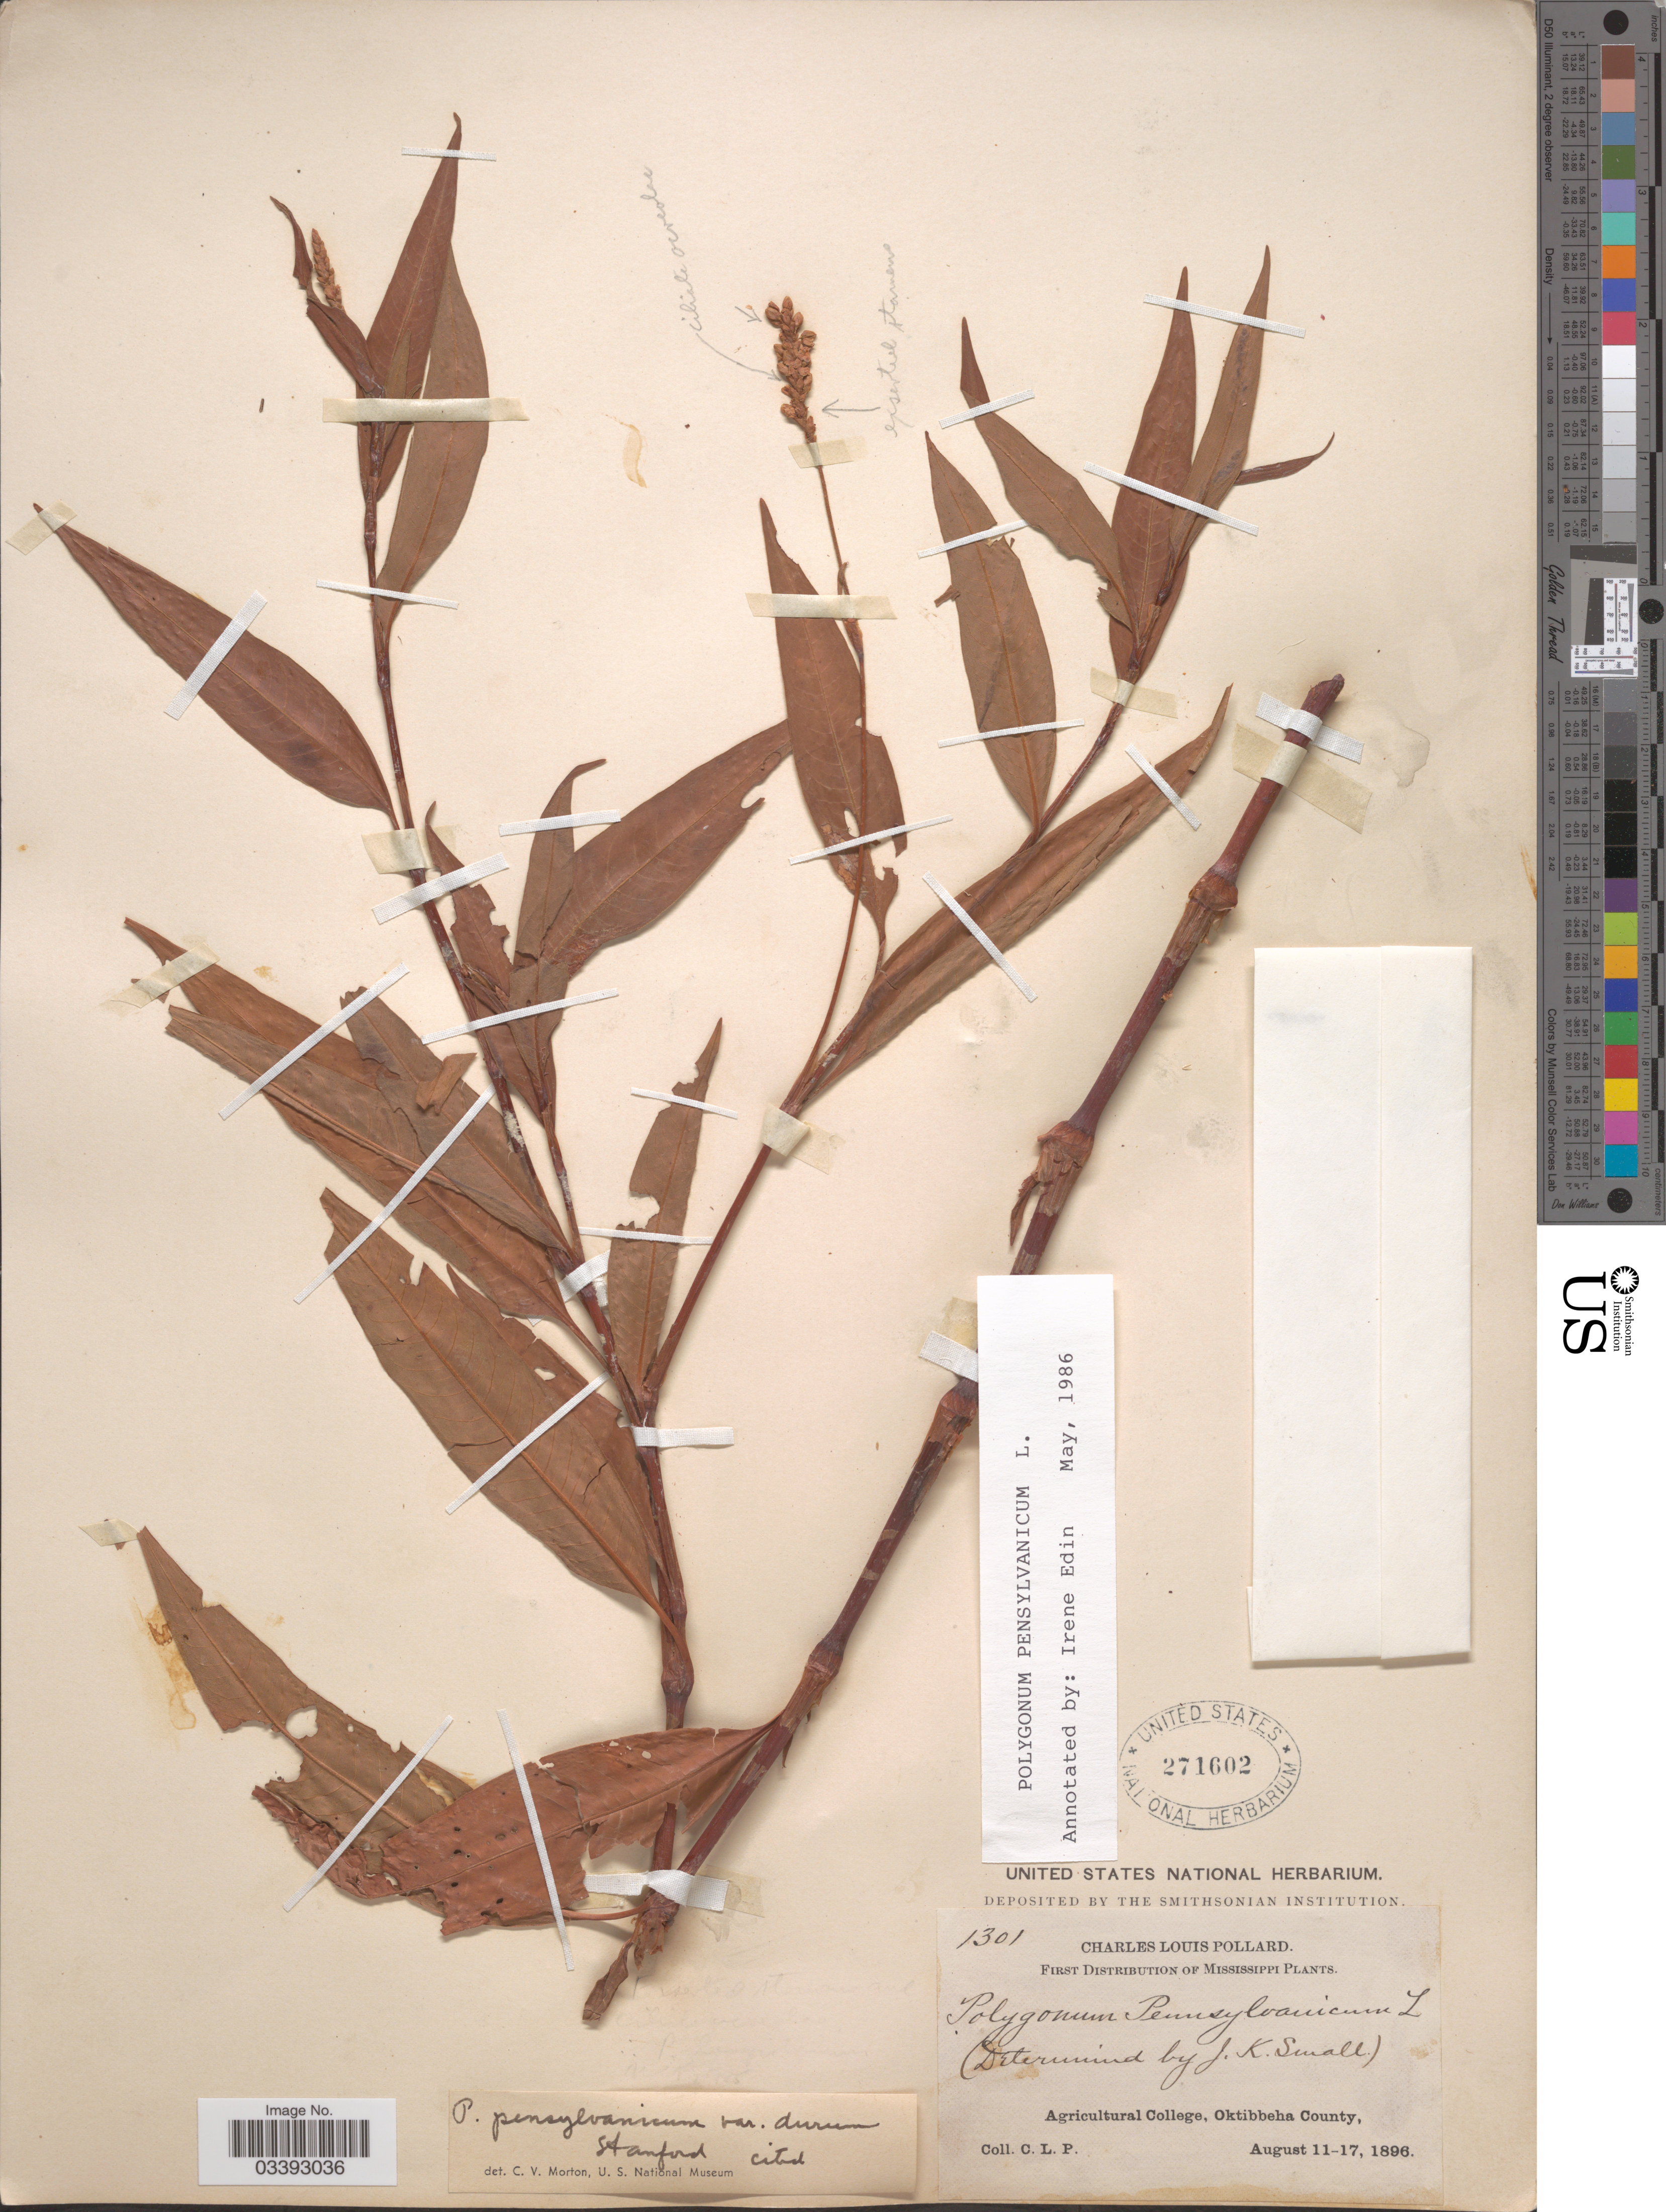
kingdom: Plantae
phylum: Tracheophyta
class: Magnoliopsida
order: Caryophyllales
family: Polygonaceae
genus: Persicaria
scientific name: Persicaria pensylvanica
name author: (L.) M. Gómez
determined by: Atha, D. E.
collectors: C. L. Pollard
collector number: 1301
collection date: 1896-08-11/1896-08-17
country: United States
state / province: Mississippi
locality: Agricultural College, Oktibbeha County.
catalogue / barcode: US 271602